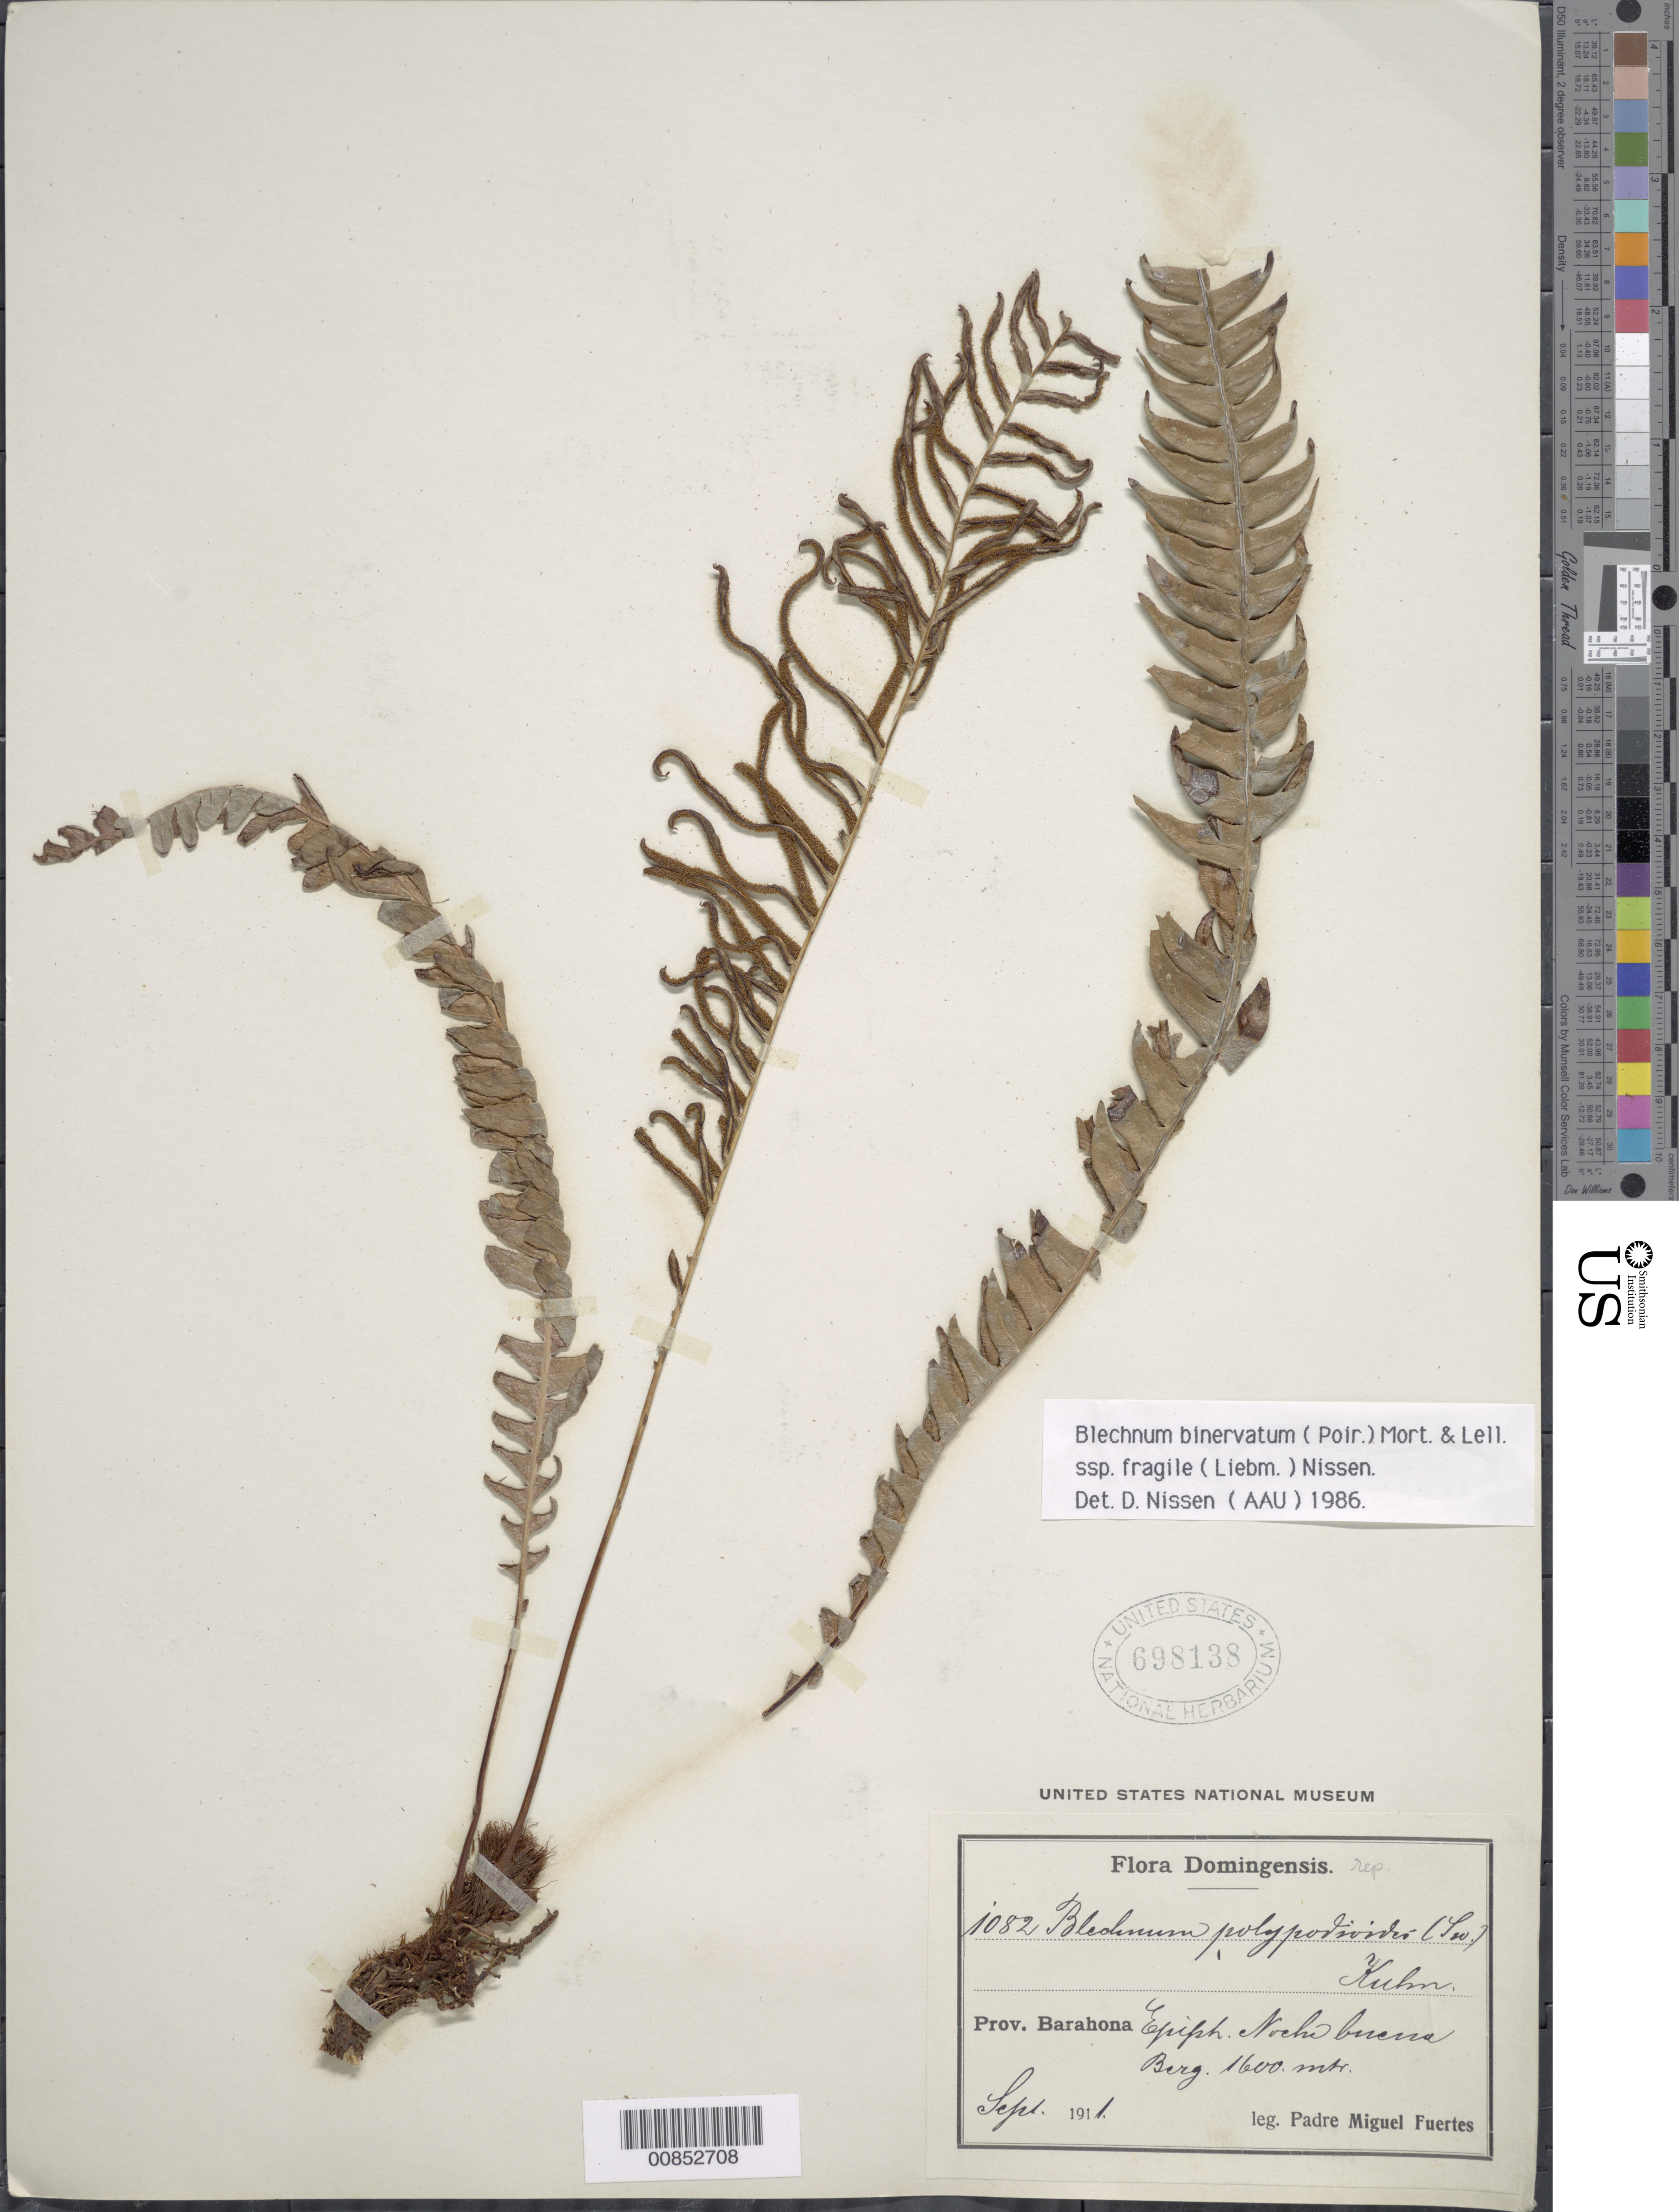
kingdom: Plantae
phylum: Tracheophyta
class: Polypodiopsida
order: Polypodiales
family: Blechnaceae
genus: Blechnum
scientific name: Blechnum fragile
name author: (Liebm.) C.V. Morton & Lellinger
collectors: M. D. Fuertes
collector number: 1082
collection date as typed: Sep 1911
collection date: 1911-09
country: Dominican Republic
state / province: Barahona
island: Hispaniola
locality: Berg.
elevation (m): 1600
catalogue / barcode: US 698138